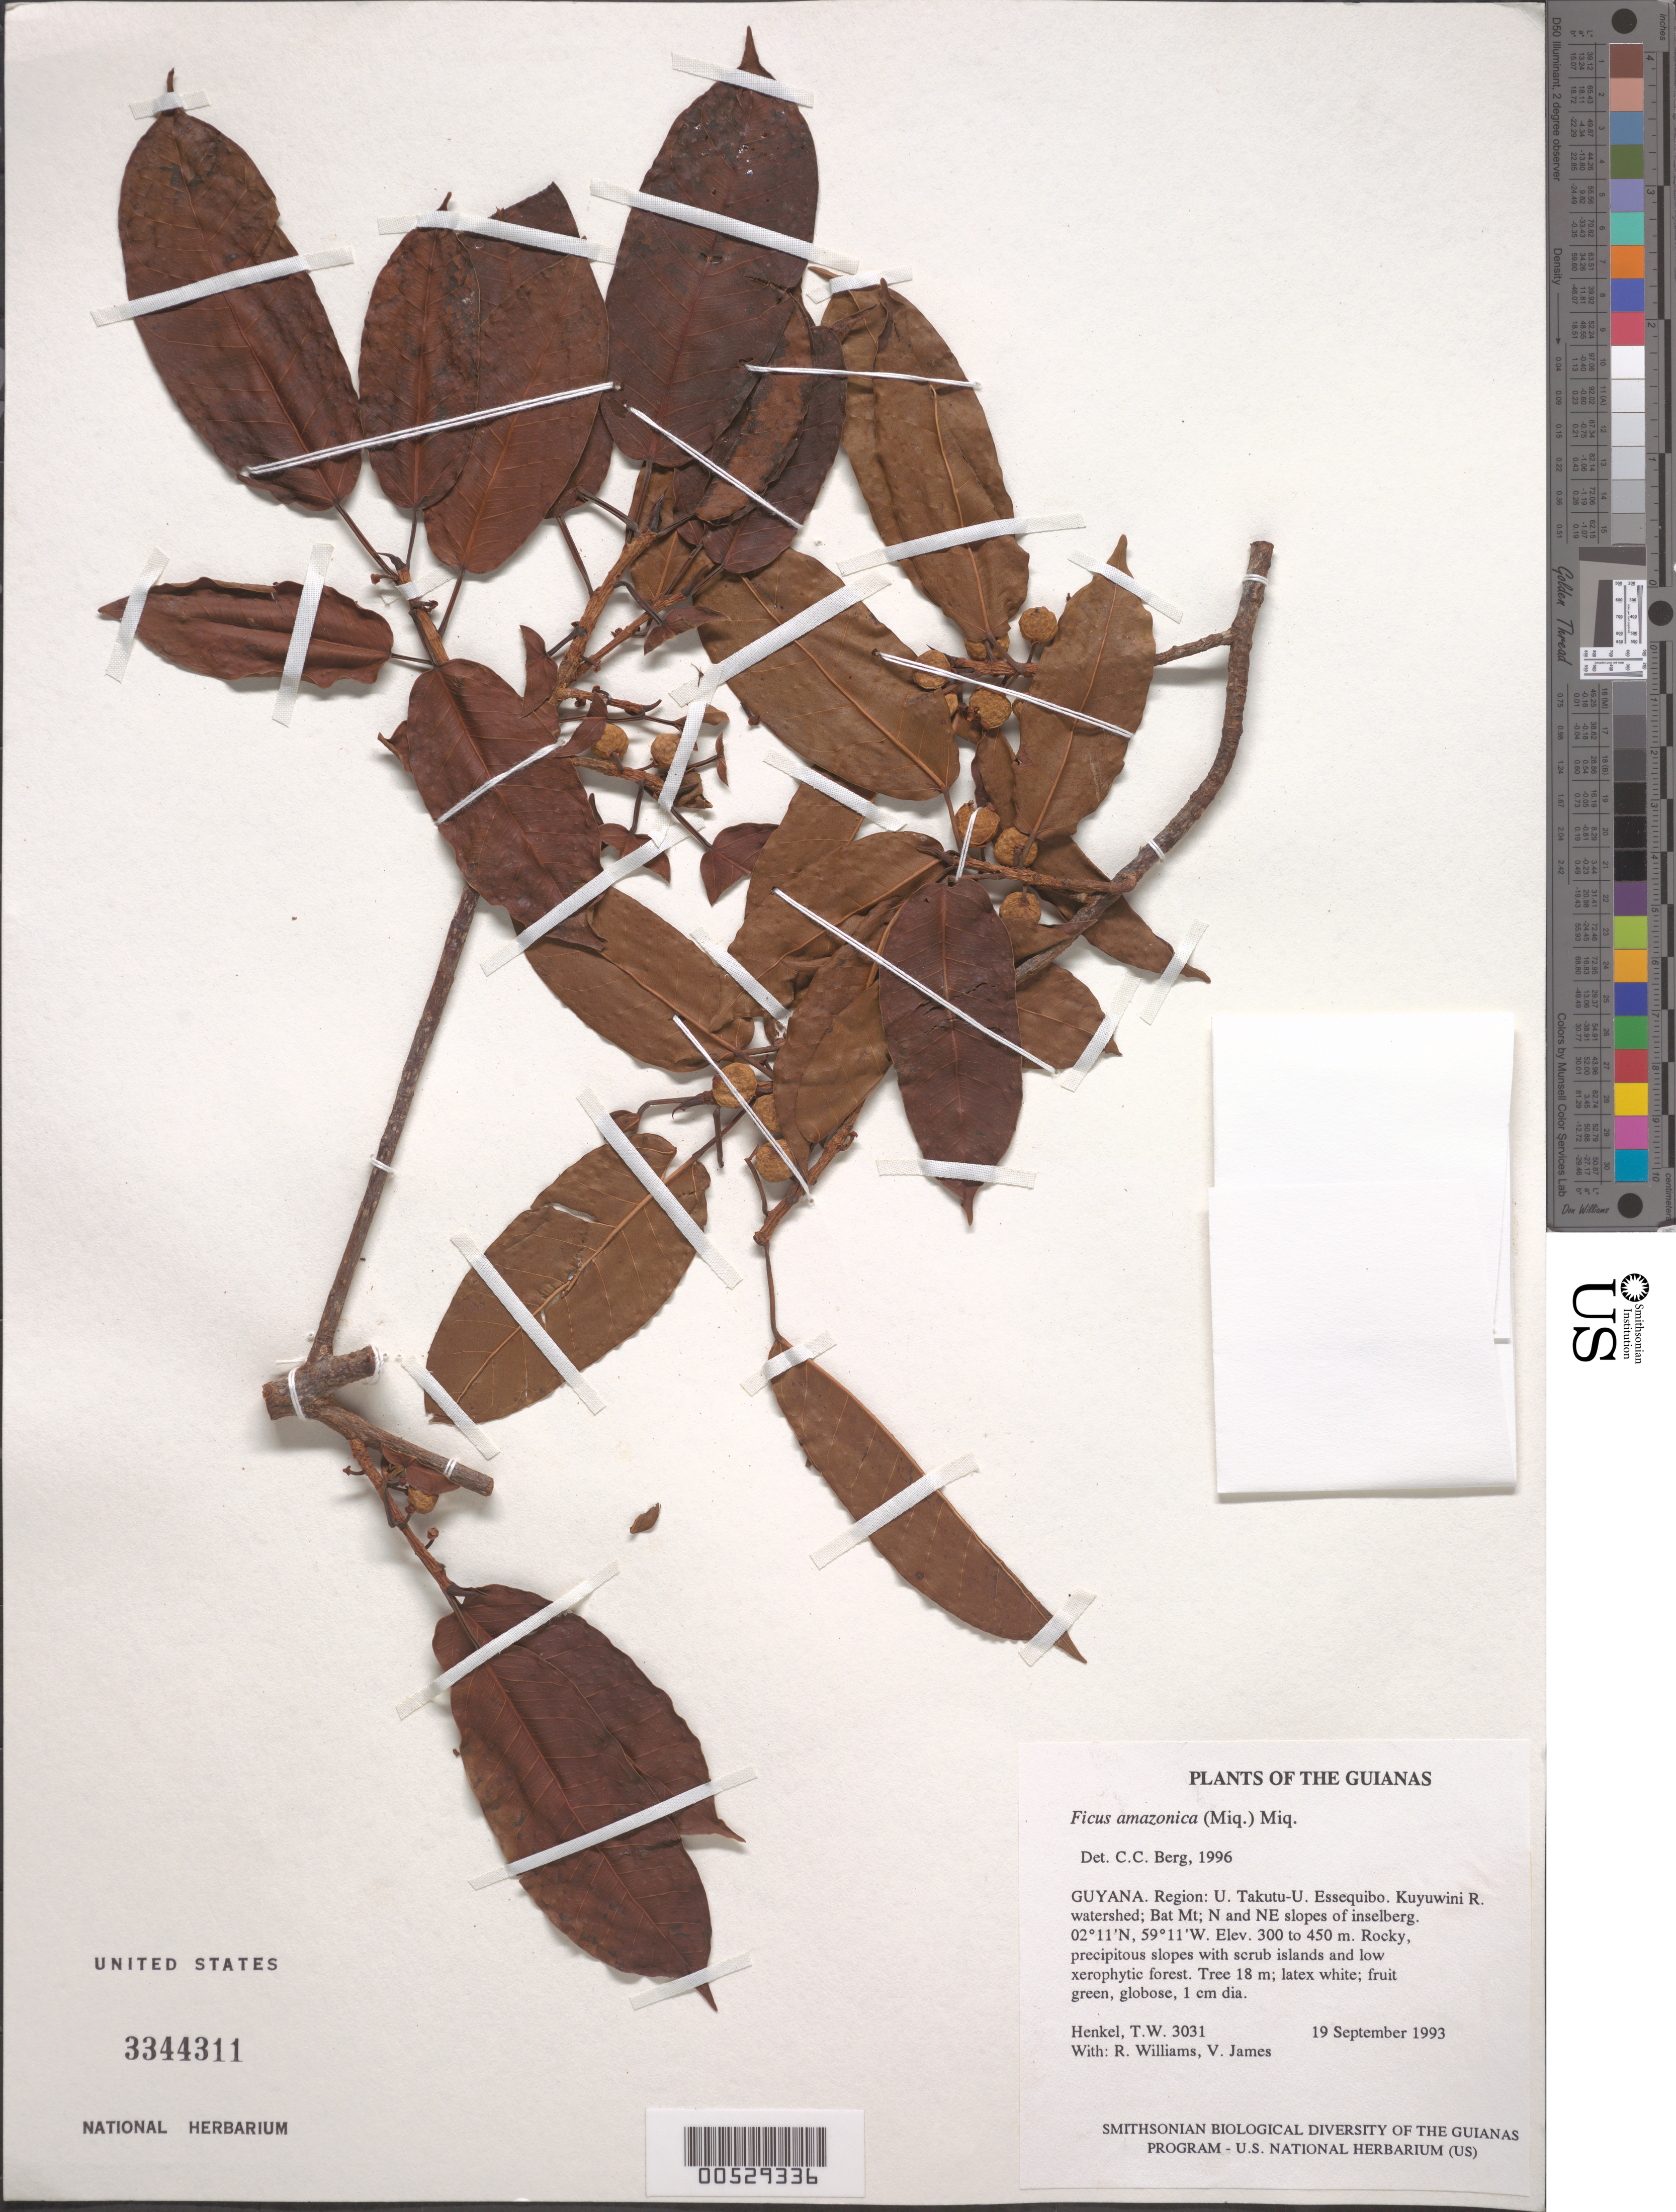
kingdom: Plantae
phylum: Tracheophyta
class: Magnoliopsida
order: Rosales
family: Moraceae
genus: Ficus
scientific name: Ficus amazonica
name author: (Miq.) Miq.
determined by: Berg, C. C.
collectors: T. Henkel, R. Williams & V. James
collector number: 3031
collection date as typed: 19 September 1993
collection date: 1993-09-19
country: Guyana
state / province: U. Takutu-U. Essequibo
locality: Kuyuwini R. watershed; Bat Mt; N and NE slopes of inselberg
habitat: Rocky, precipitous slopes with scrub islands and low xerophytic forest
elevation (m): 300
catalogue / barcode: US 3344311